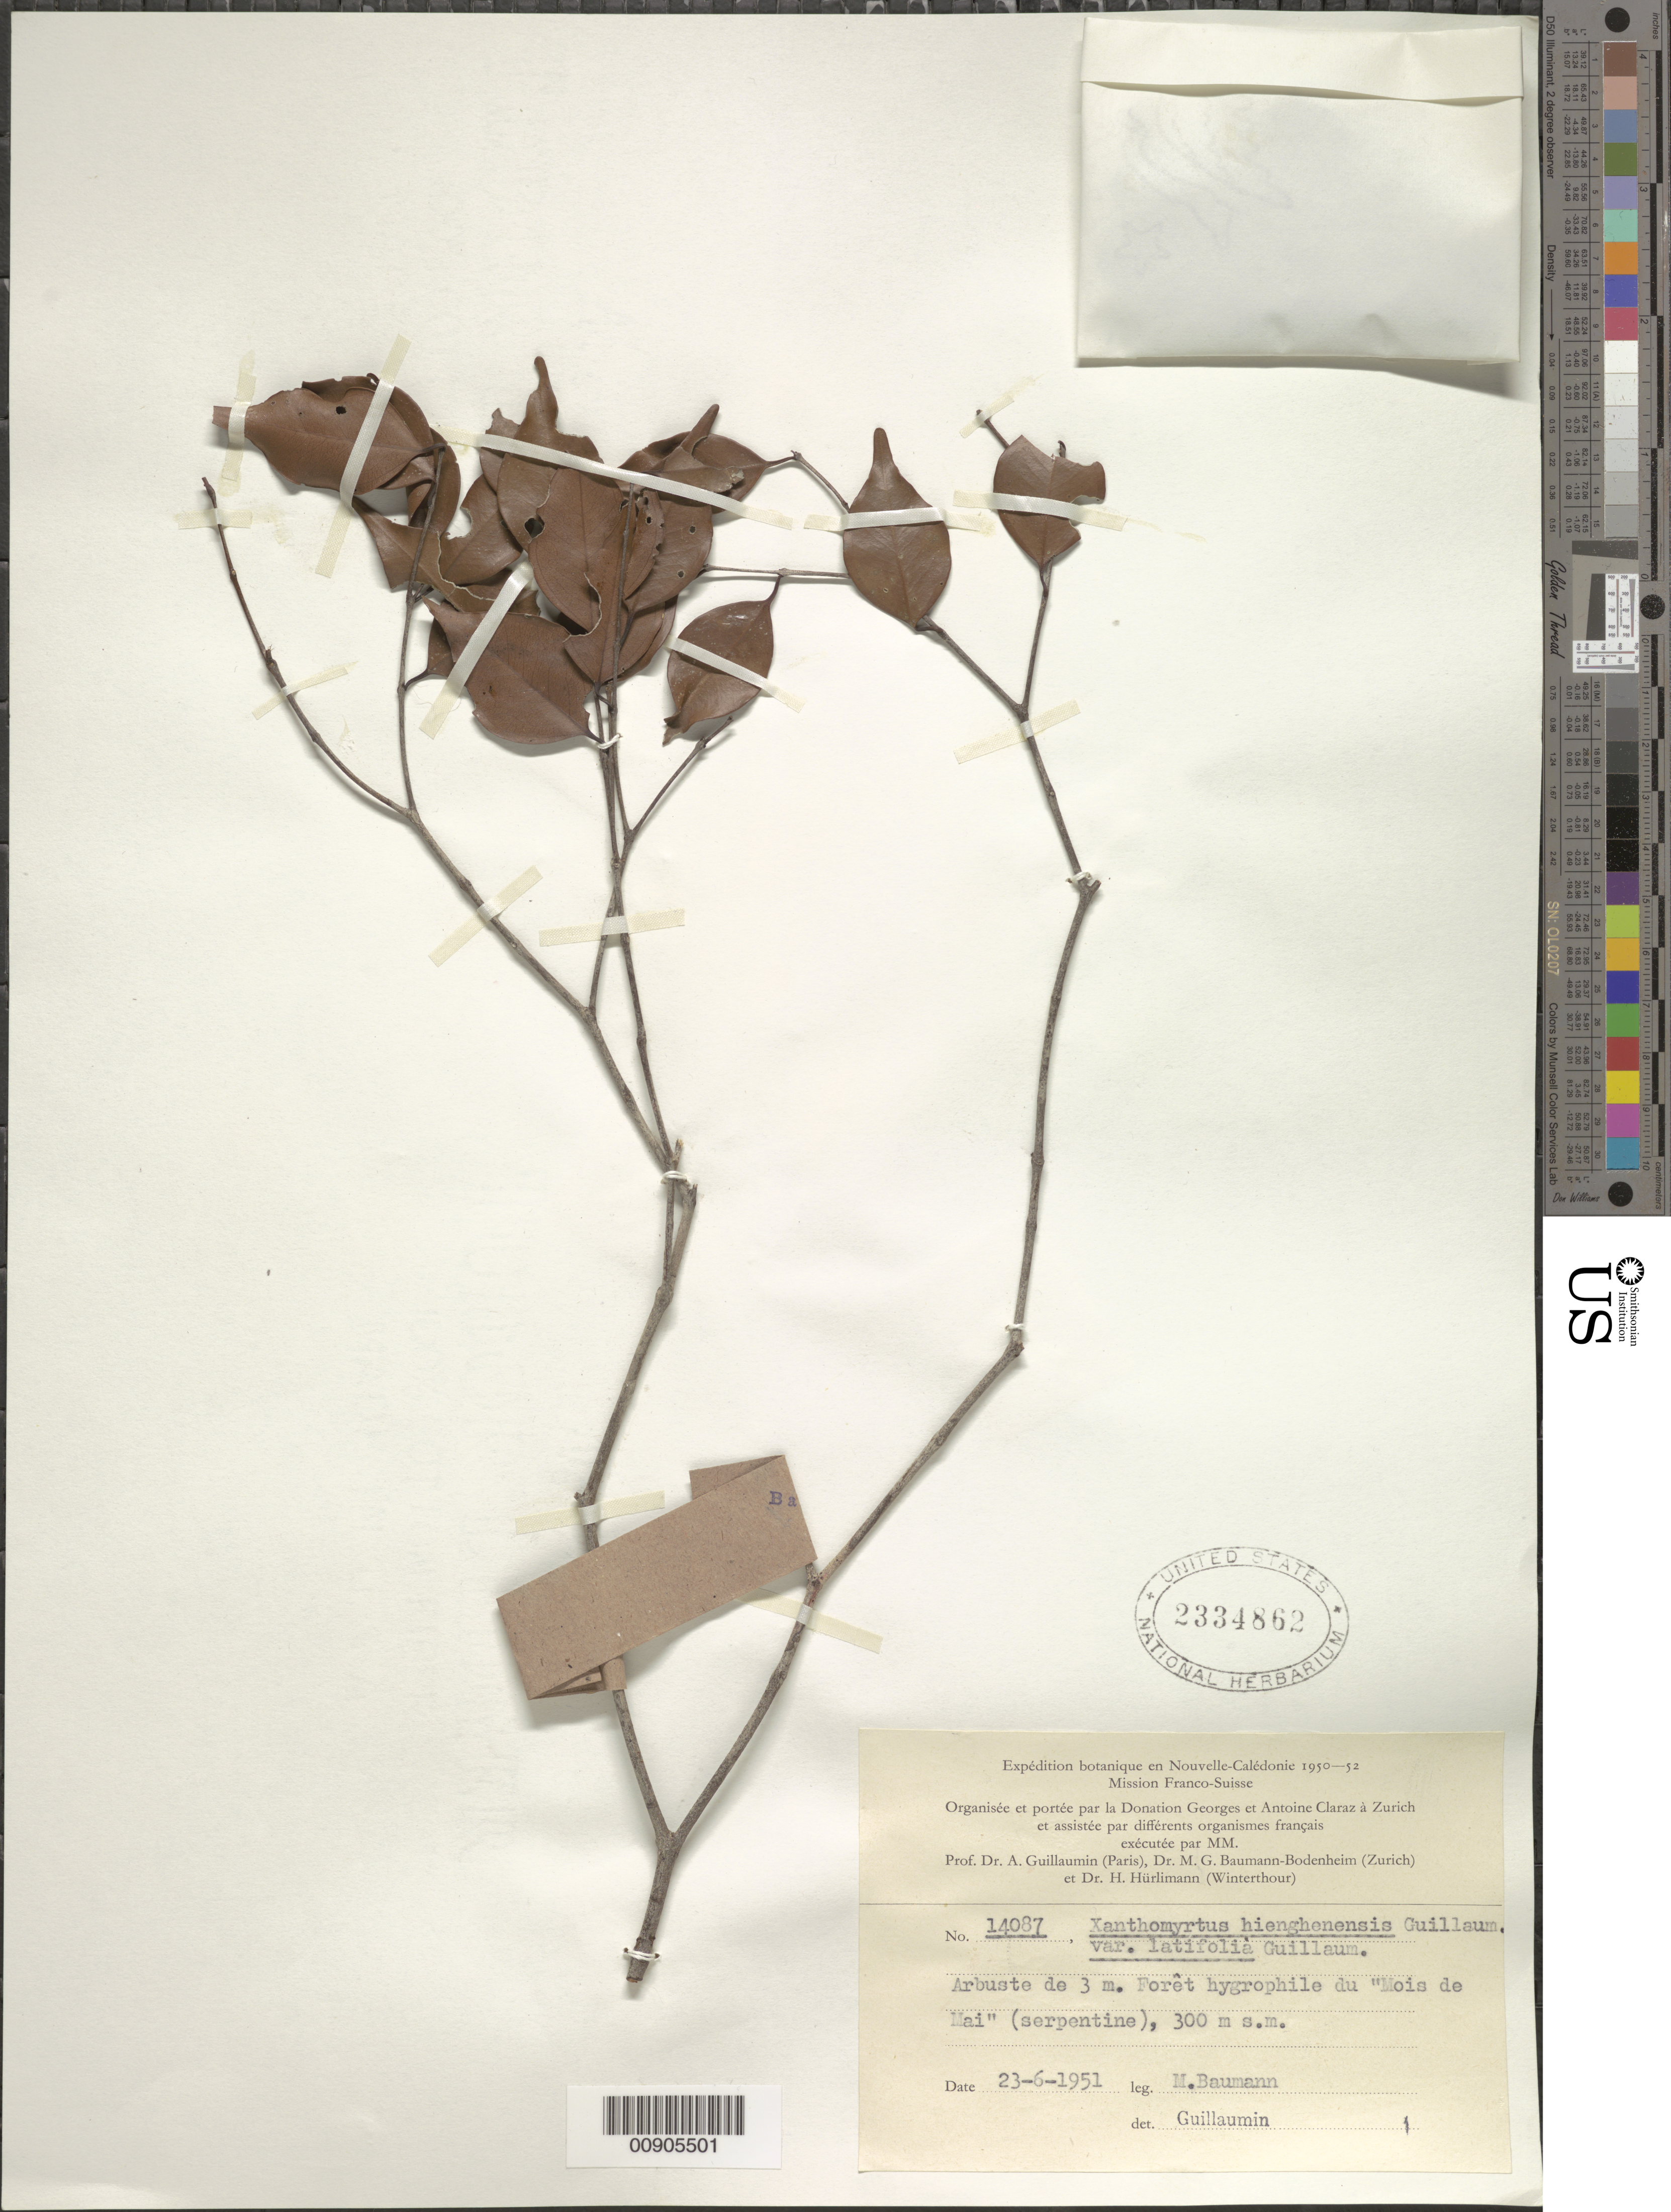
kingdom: Plantae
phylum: Tracheophyta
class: Magnoliopsida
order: Myrtales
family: Myrtaceae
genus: Xanthomyrtus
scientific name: Xanthomyrtus hienghenensis var. latifolia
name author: Guillaumin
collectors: M. Baumann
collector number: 14087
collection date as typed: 23 Jun 1951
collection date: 1951-06-23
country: New Caledonia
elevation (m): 300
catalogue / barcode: US 2334862